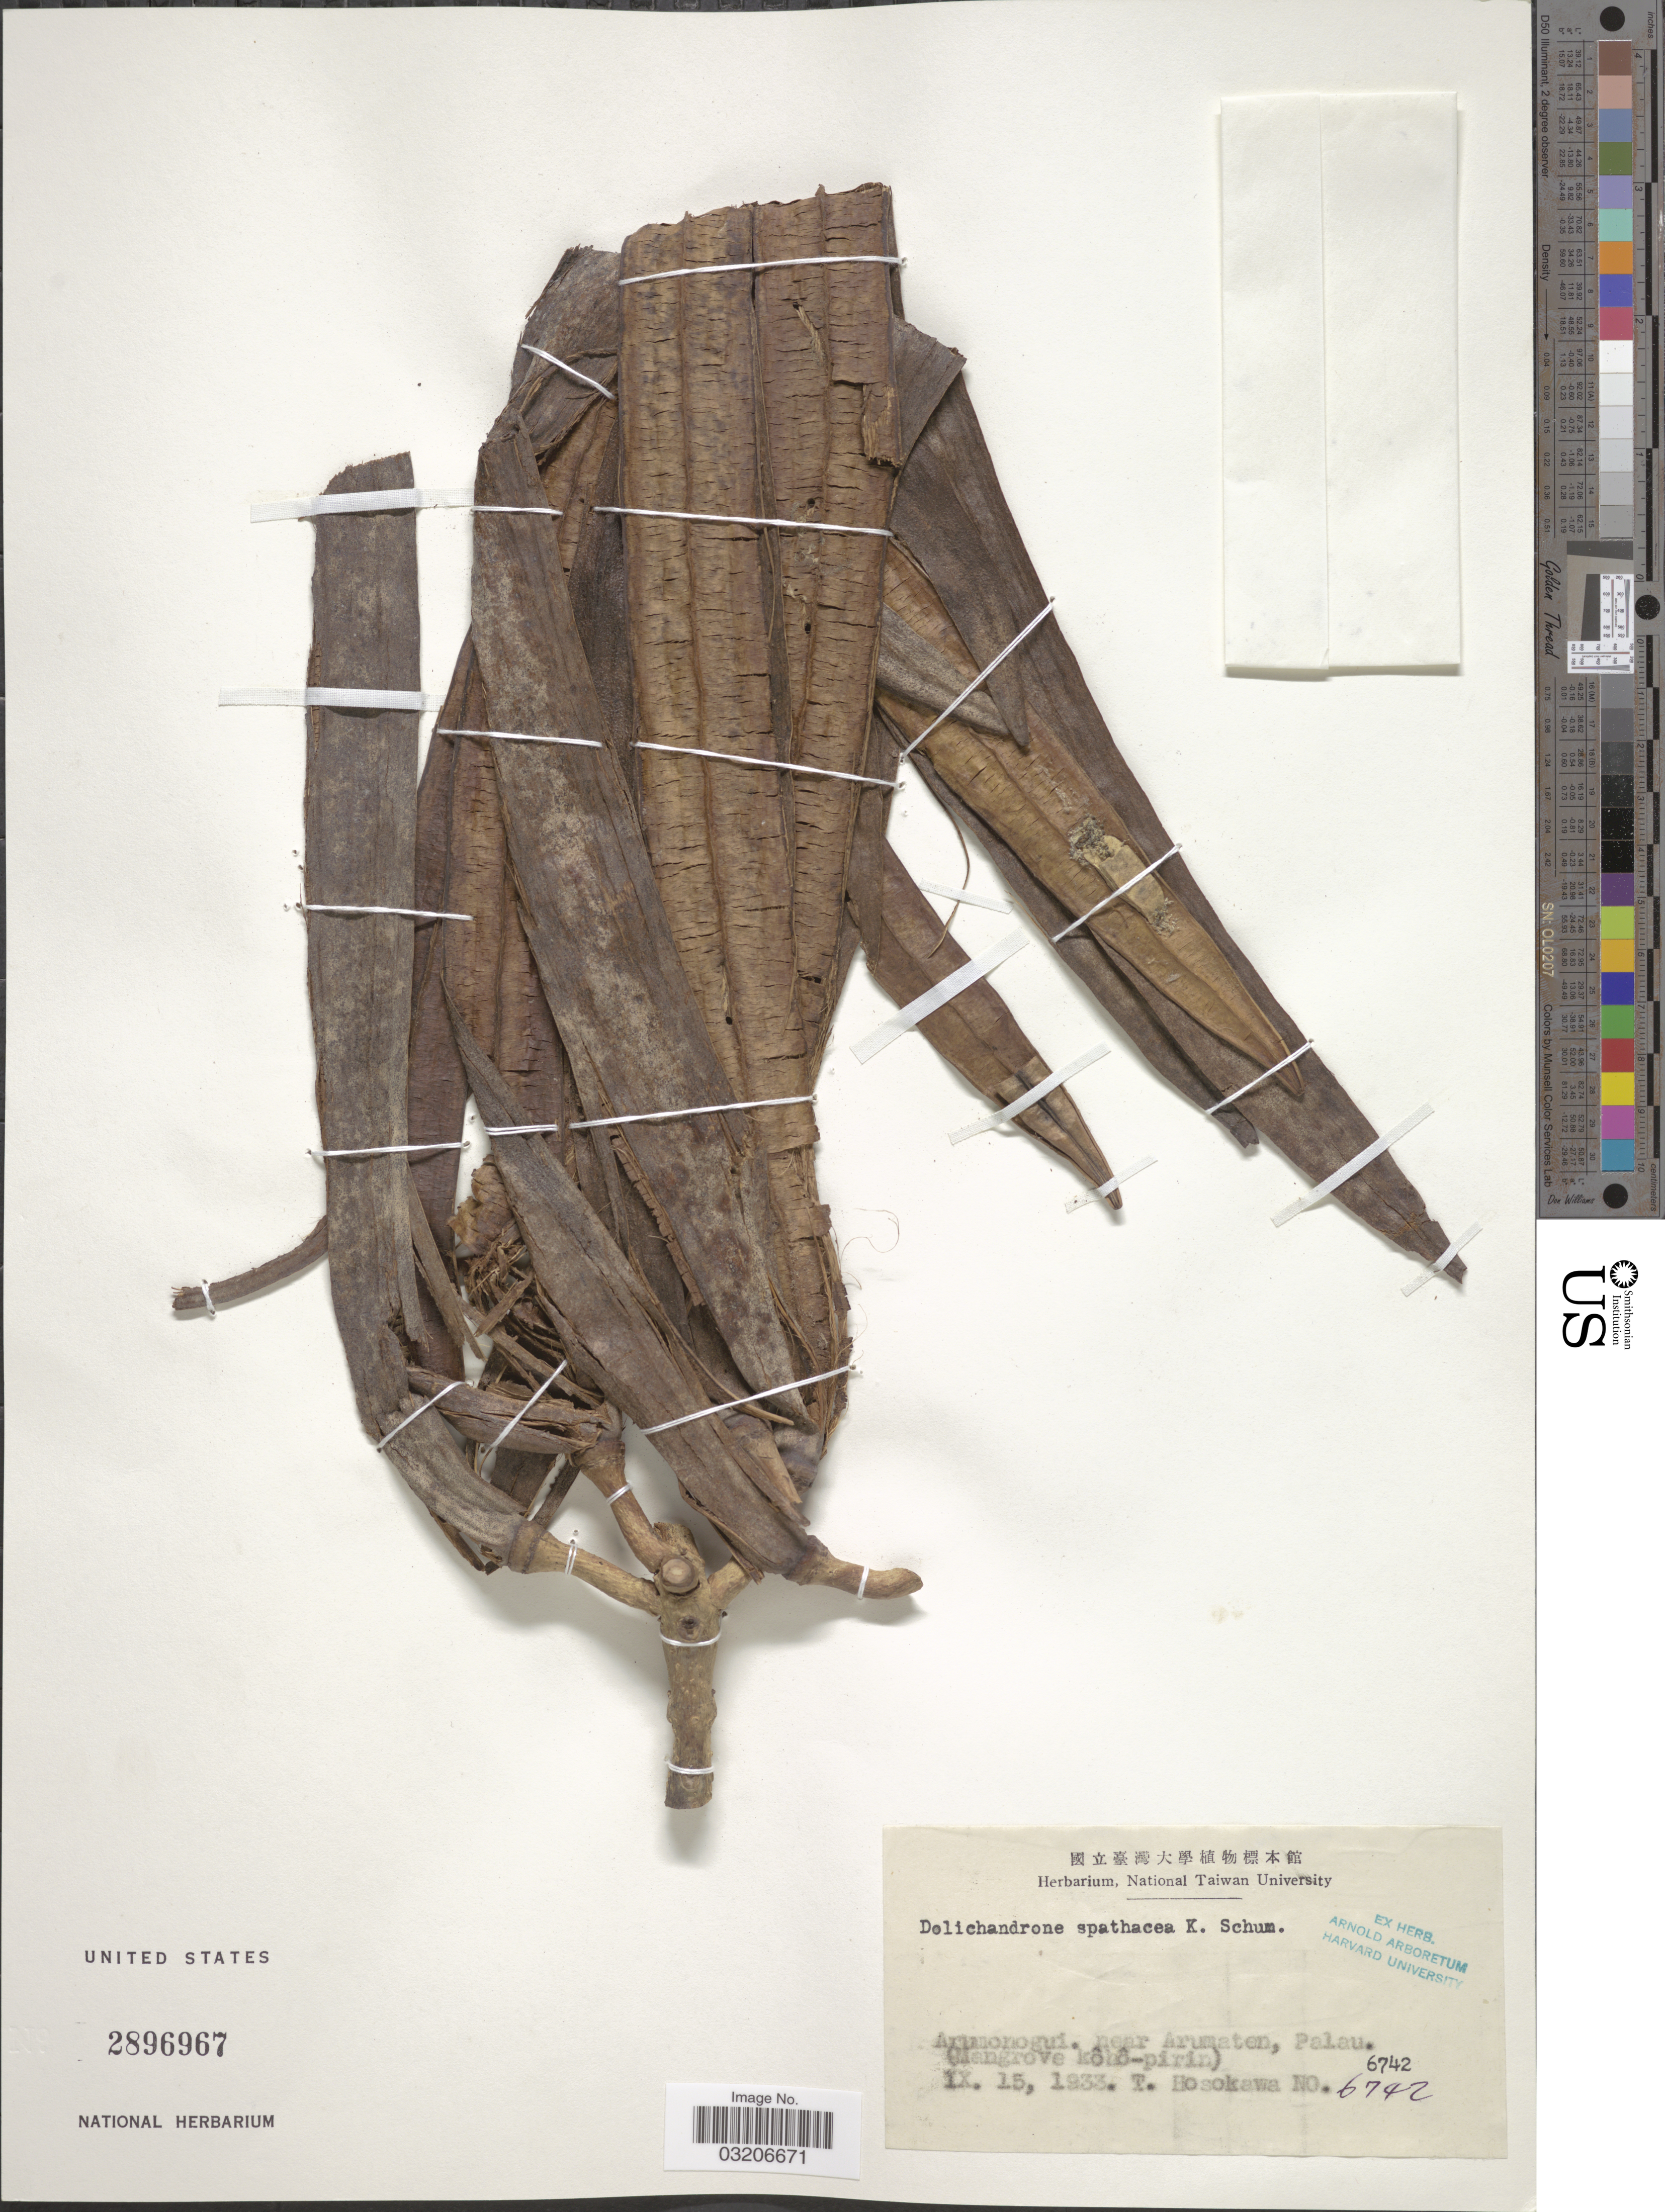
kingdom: Plantae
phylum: Tracheophyta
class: Magnoliopsida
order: Lamiales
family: Bignoniaceae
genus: Dolichandrone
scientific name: Dolichandrone spathacea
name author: (L. f.) K. Schum.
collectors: T. Hosokawa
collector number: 6742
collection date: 1933-09-15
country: Palau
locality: Arumonogui. Near Arumaten, Palau. Mangrove kôhô-pirin).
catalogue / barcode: US 2896967